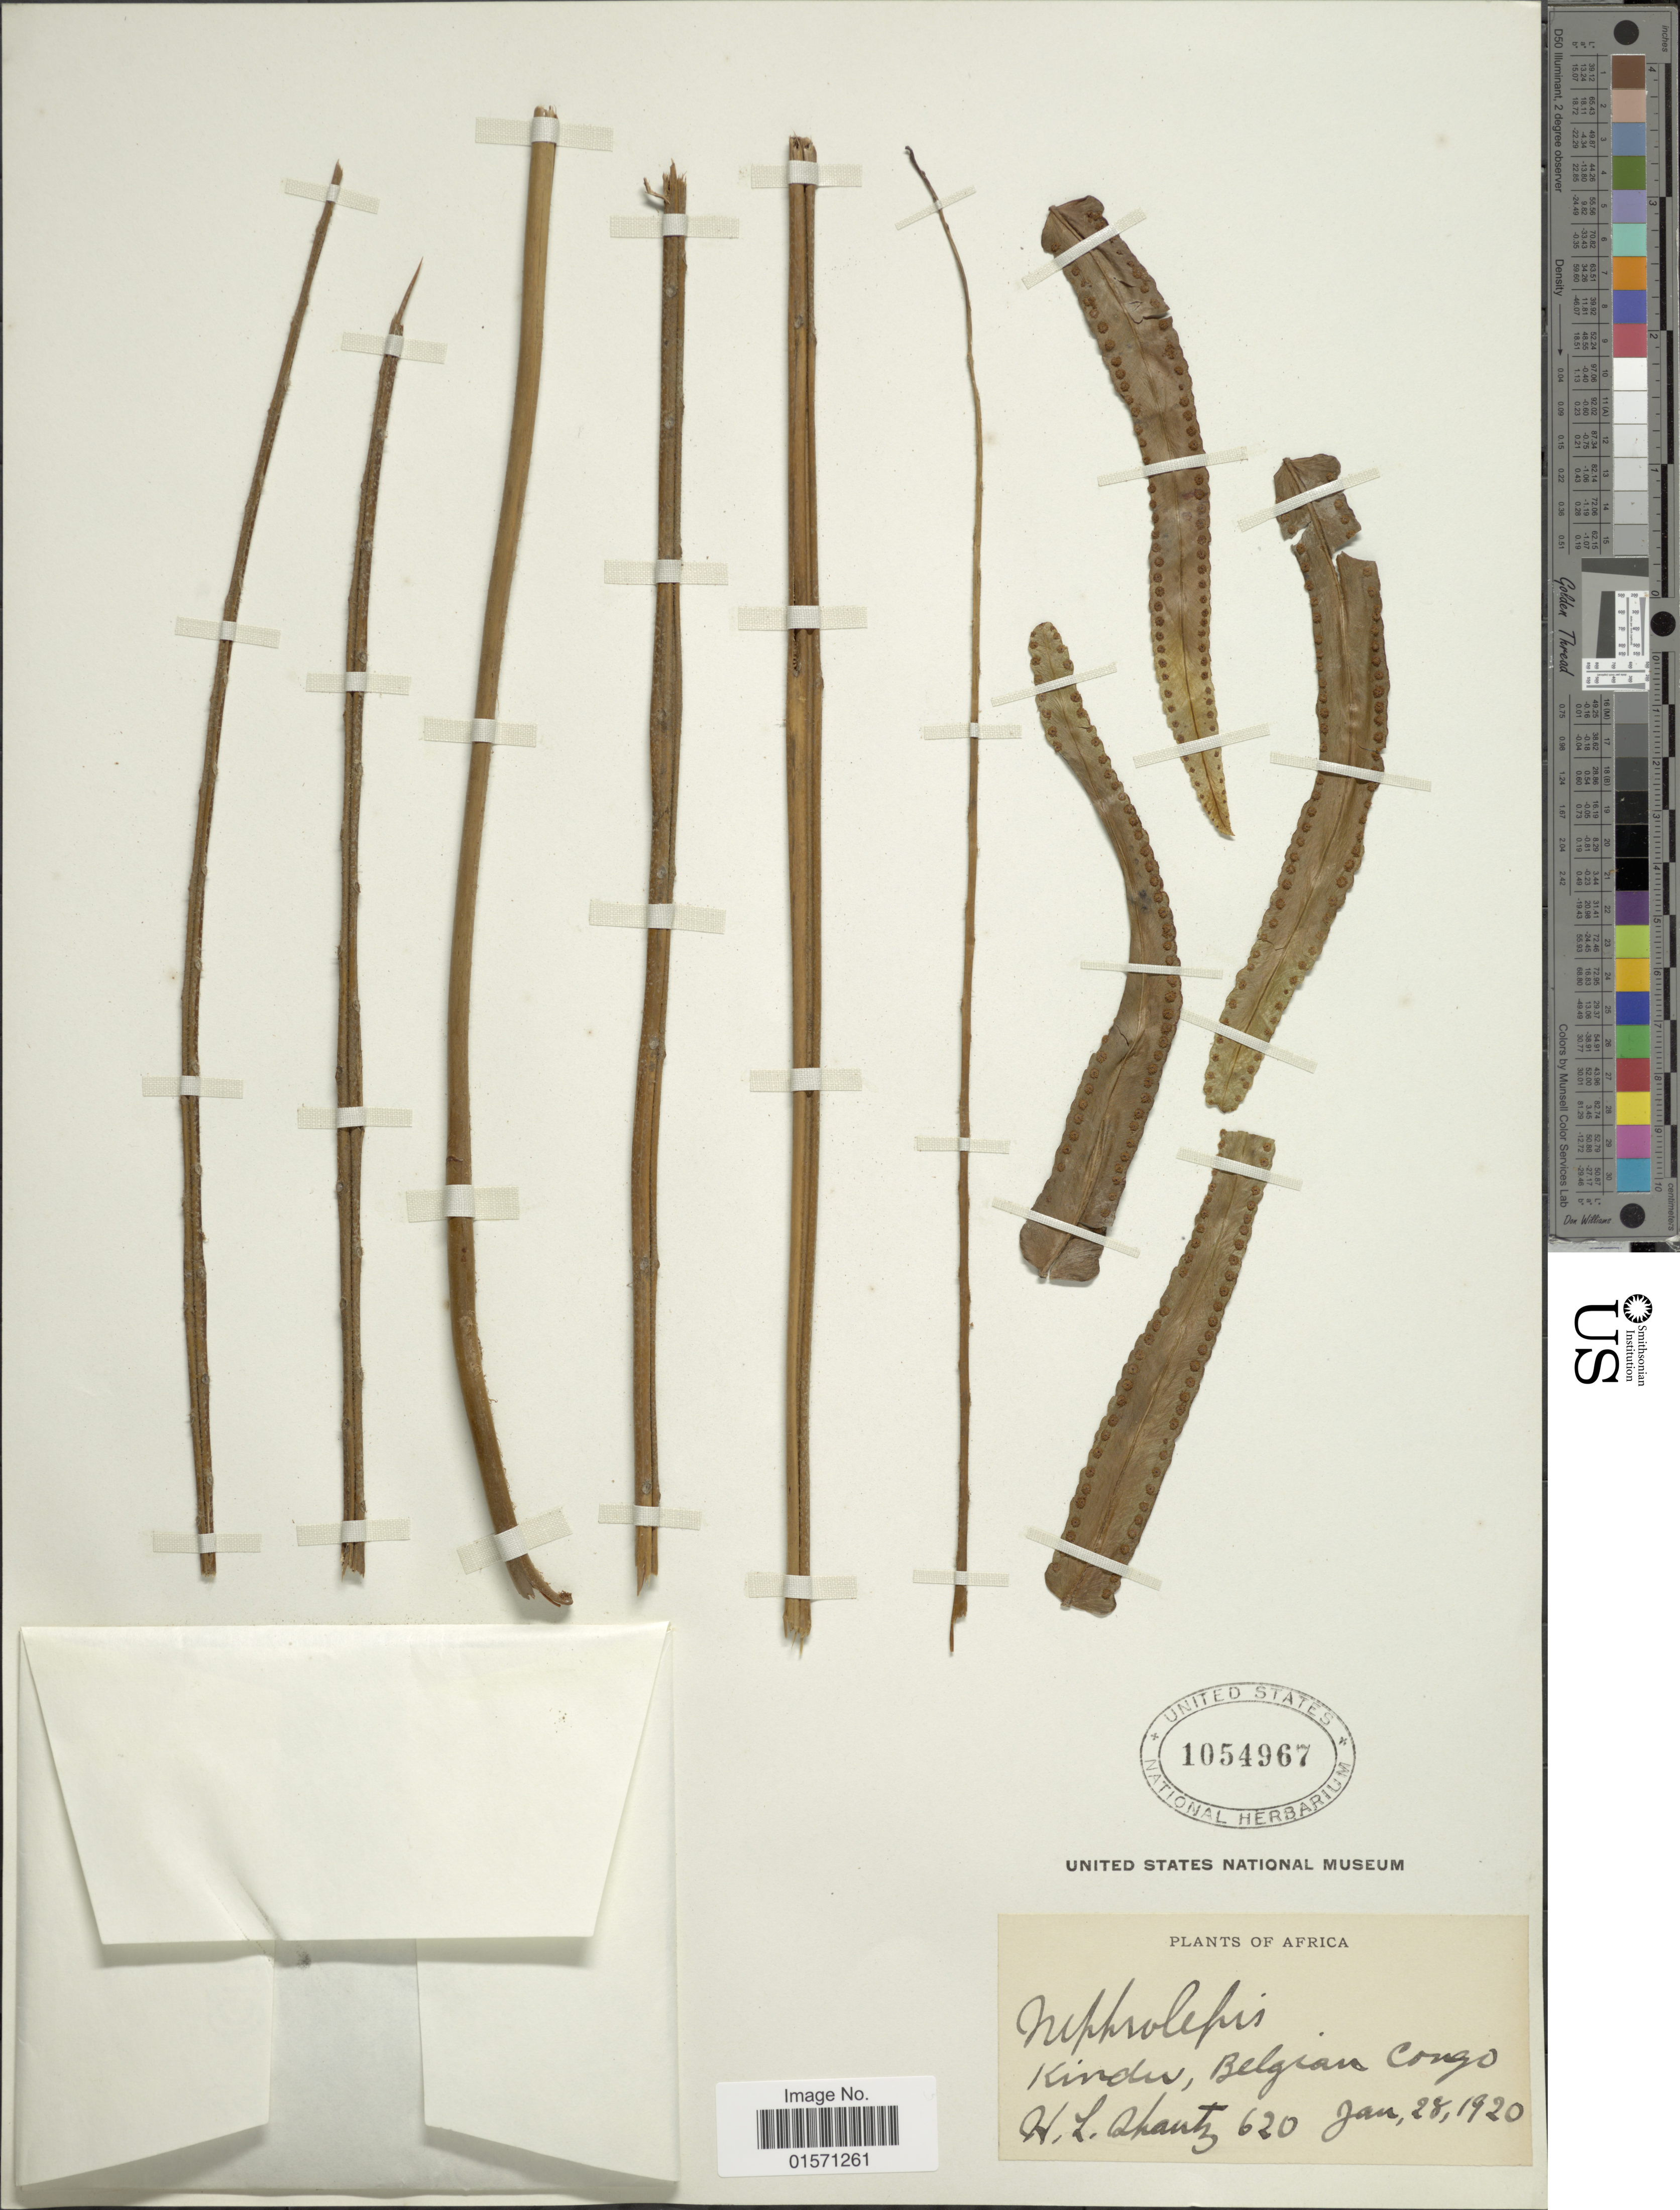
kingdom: Plantae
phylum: Tracheophyta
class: Polypodiopsida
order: Polypodiales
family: Nephrolepidaceae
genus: Nephrolepis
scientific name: Nephrolepis biserrata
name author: (Sw.) Schott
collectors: H. Shantz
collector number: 620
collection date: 1920-01-28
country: Congo, Democratic Republic of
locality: Kindu, Belgian Congo.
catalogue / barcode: US 1054967